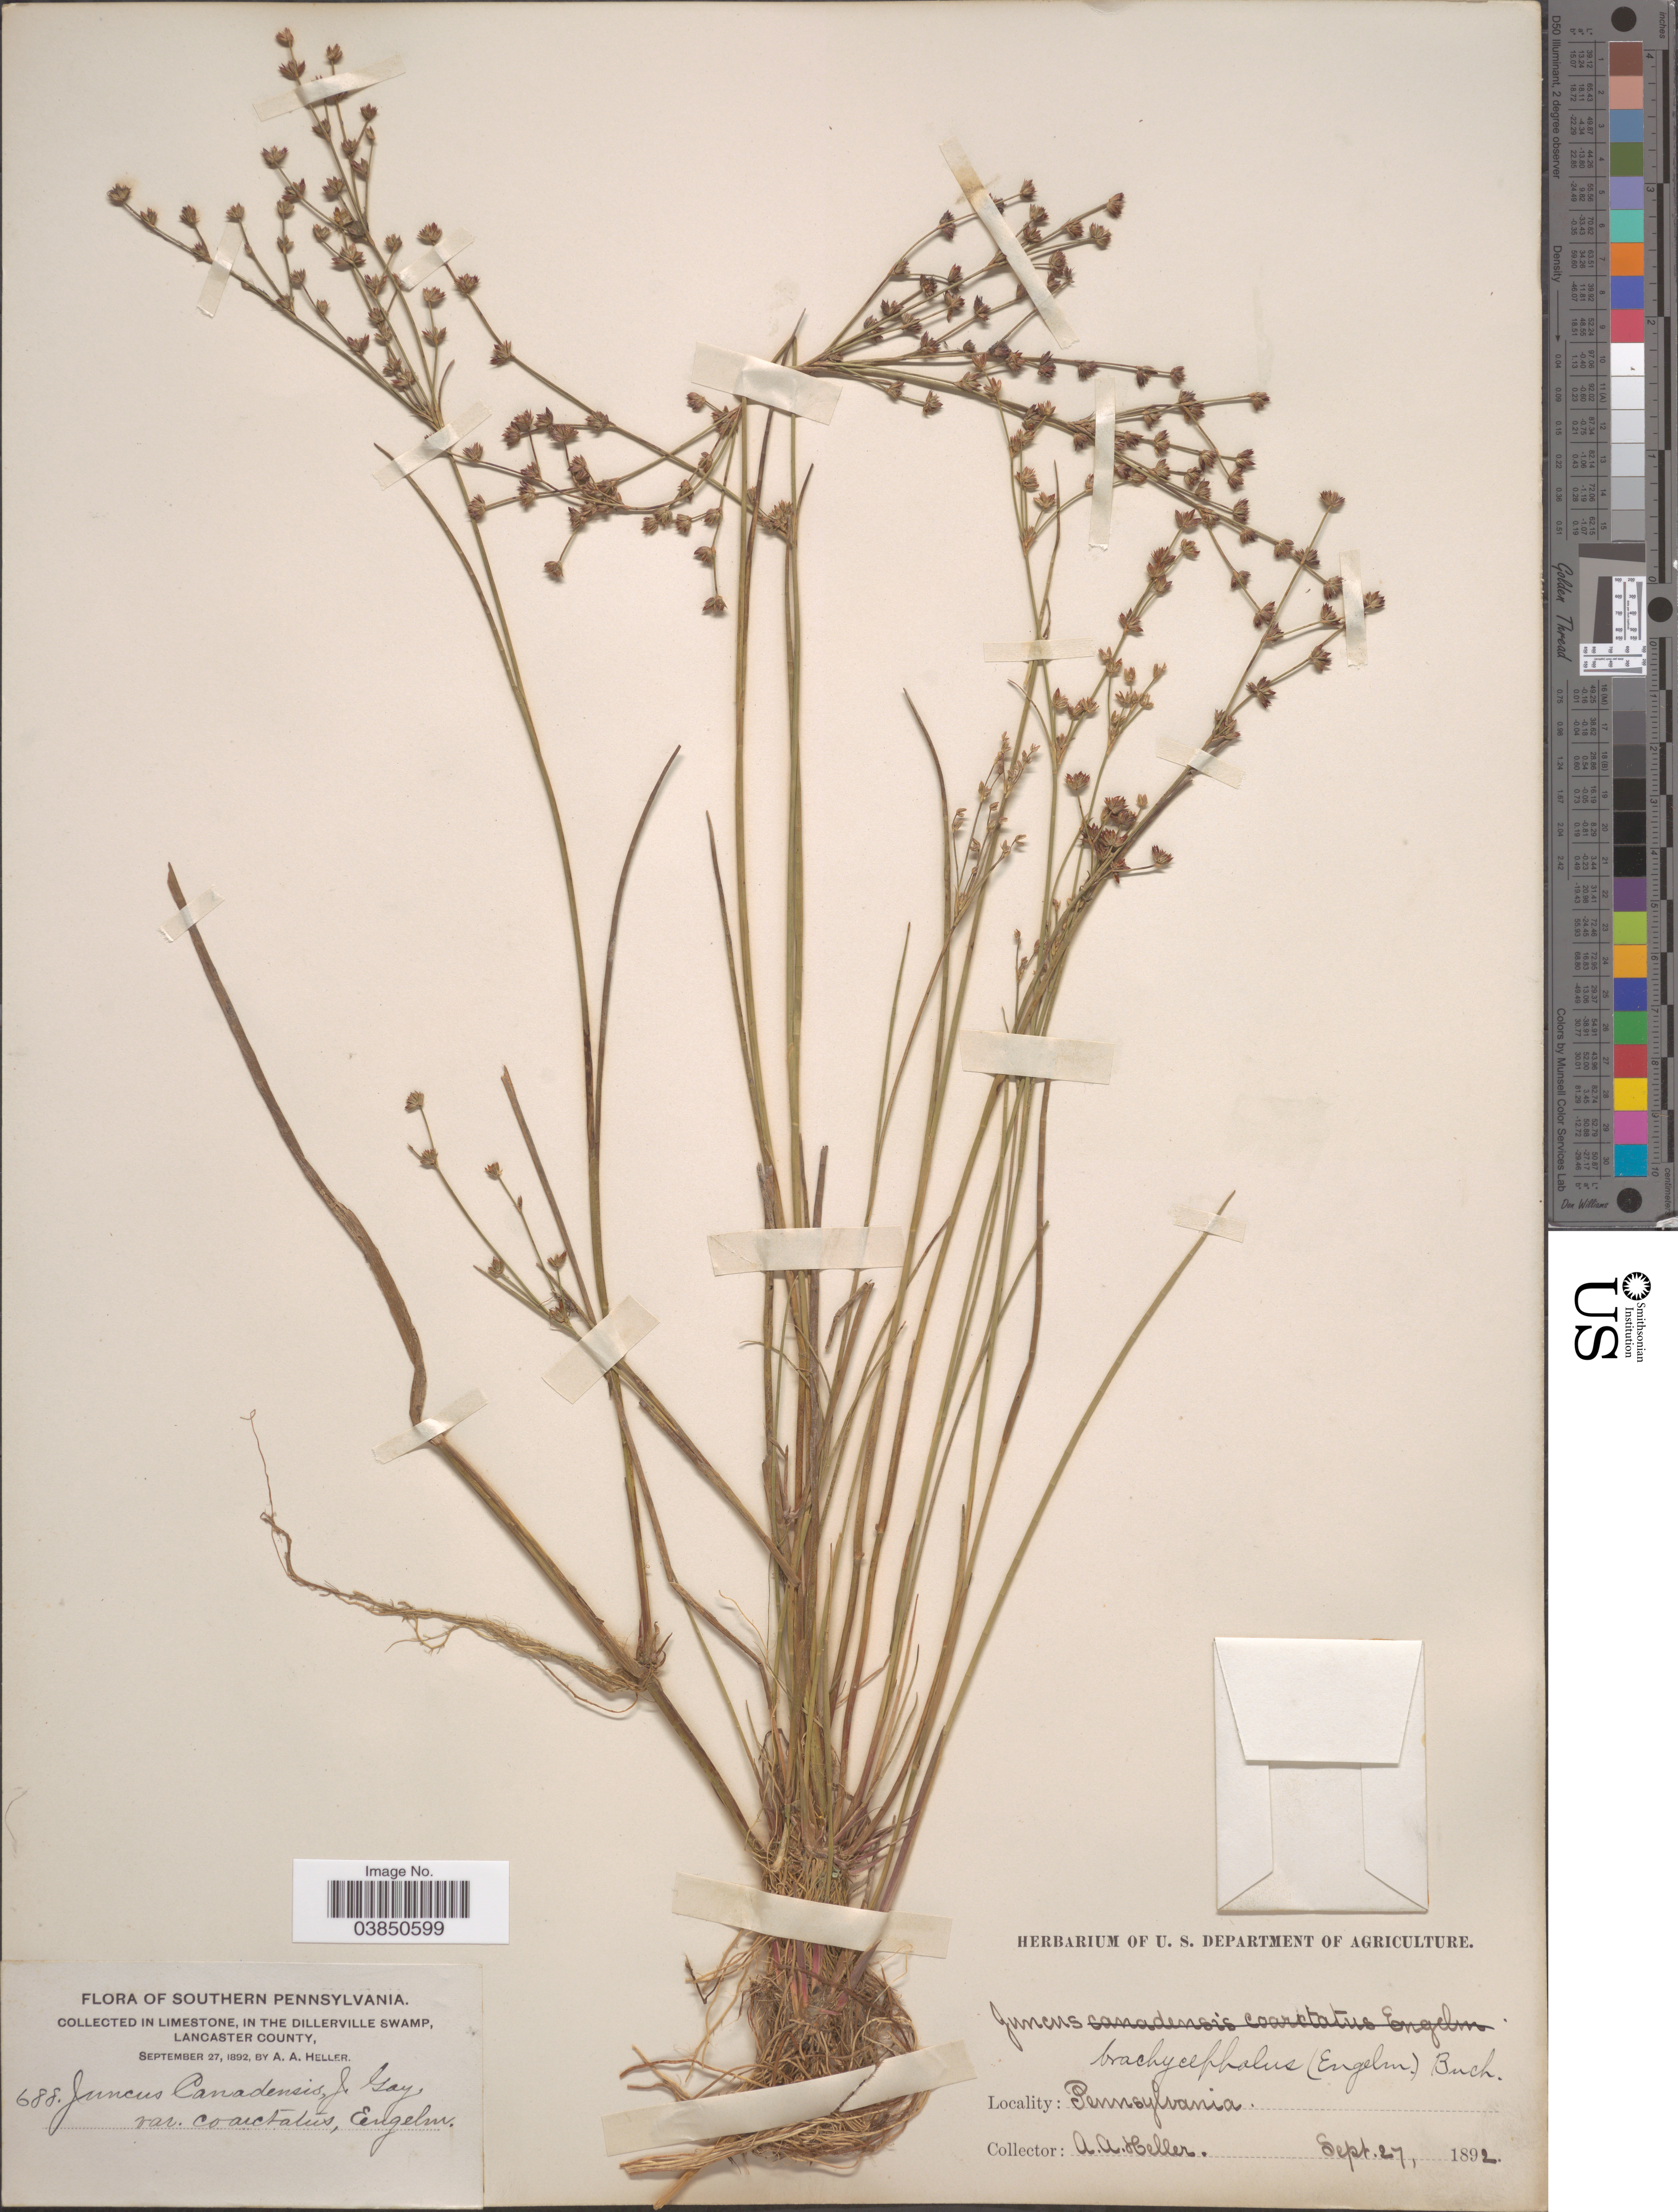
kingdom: Plantae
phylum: Tracheophyta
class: Liliopsida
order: Poales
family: Juncaceae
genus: Juncus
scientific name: Juncus brachycephalus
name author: (Engelm.) Buchenau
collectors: A. A. Heller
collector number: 688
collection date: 1892-09-27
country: United States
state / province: Pennsylvania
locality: Southern Pennsylvania. In the Dillerville Swamp, Lancaster County.